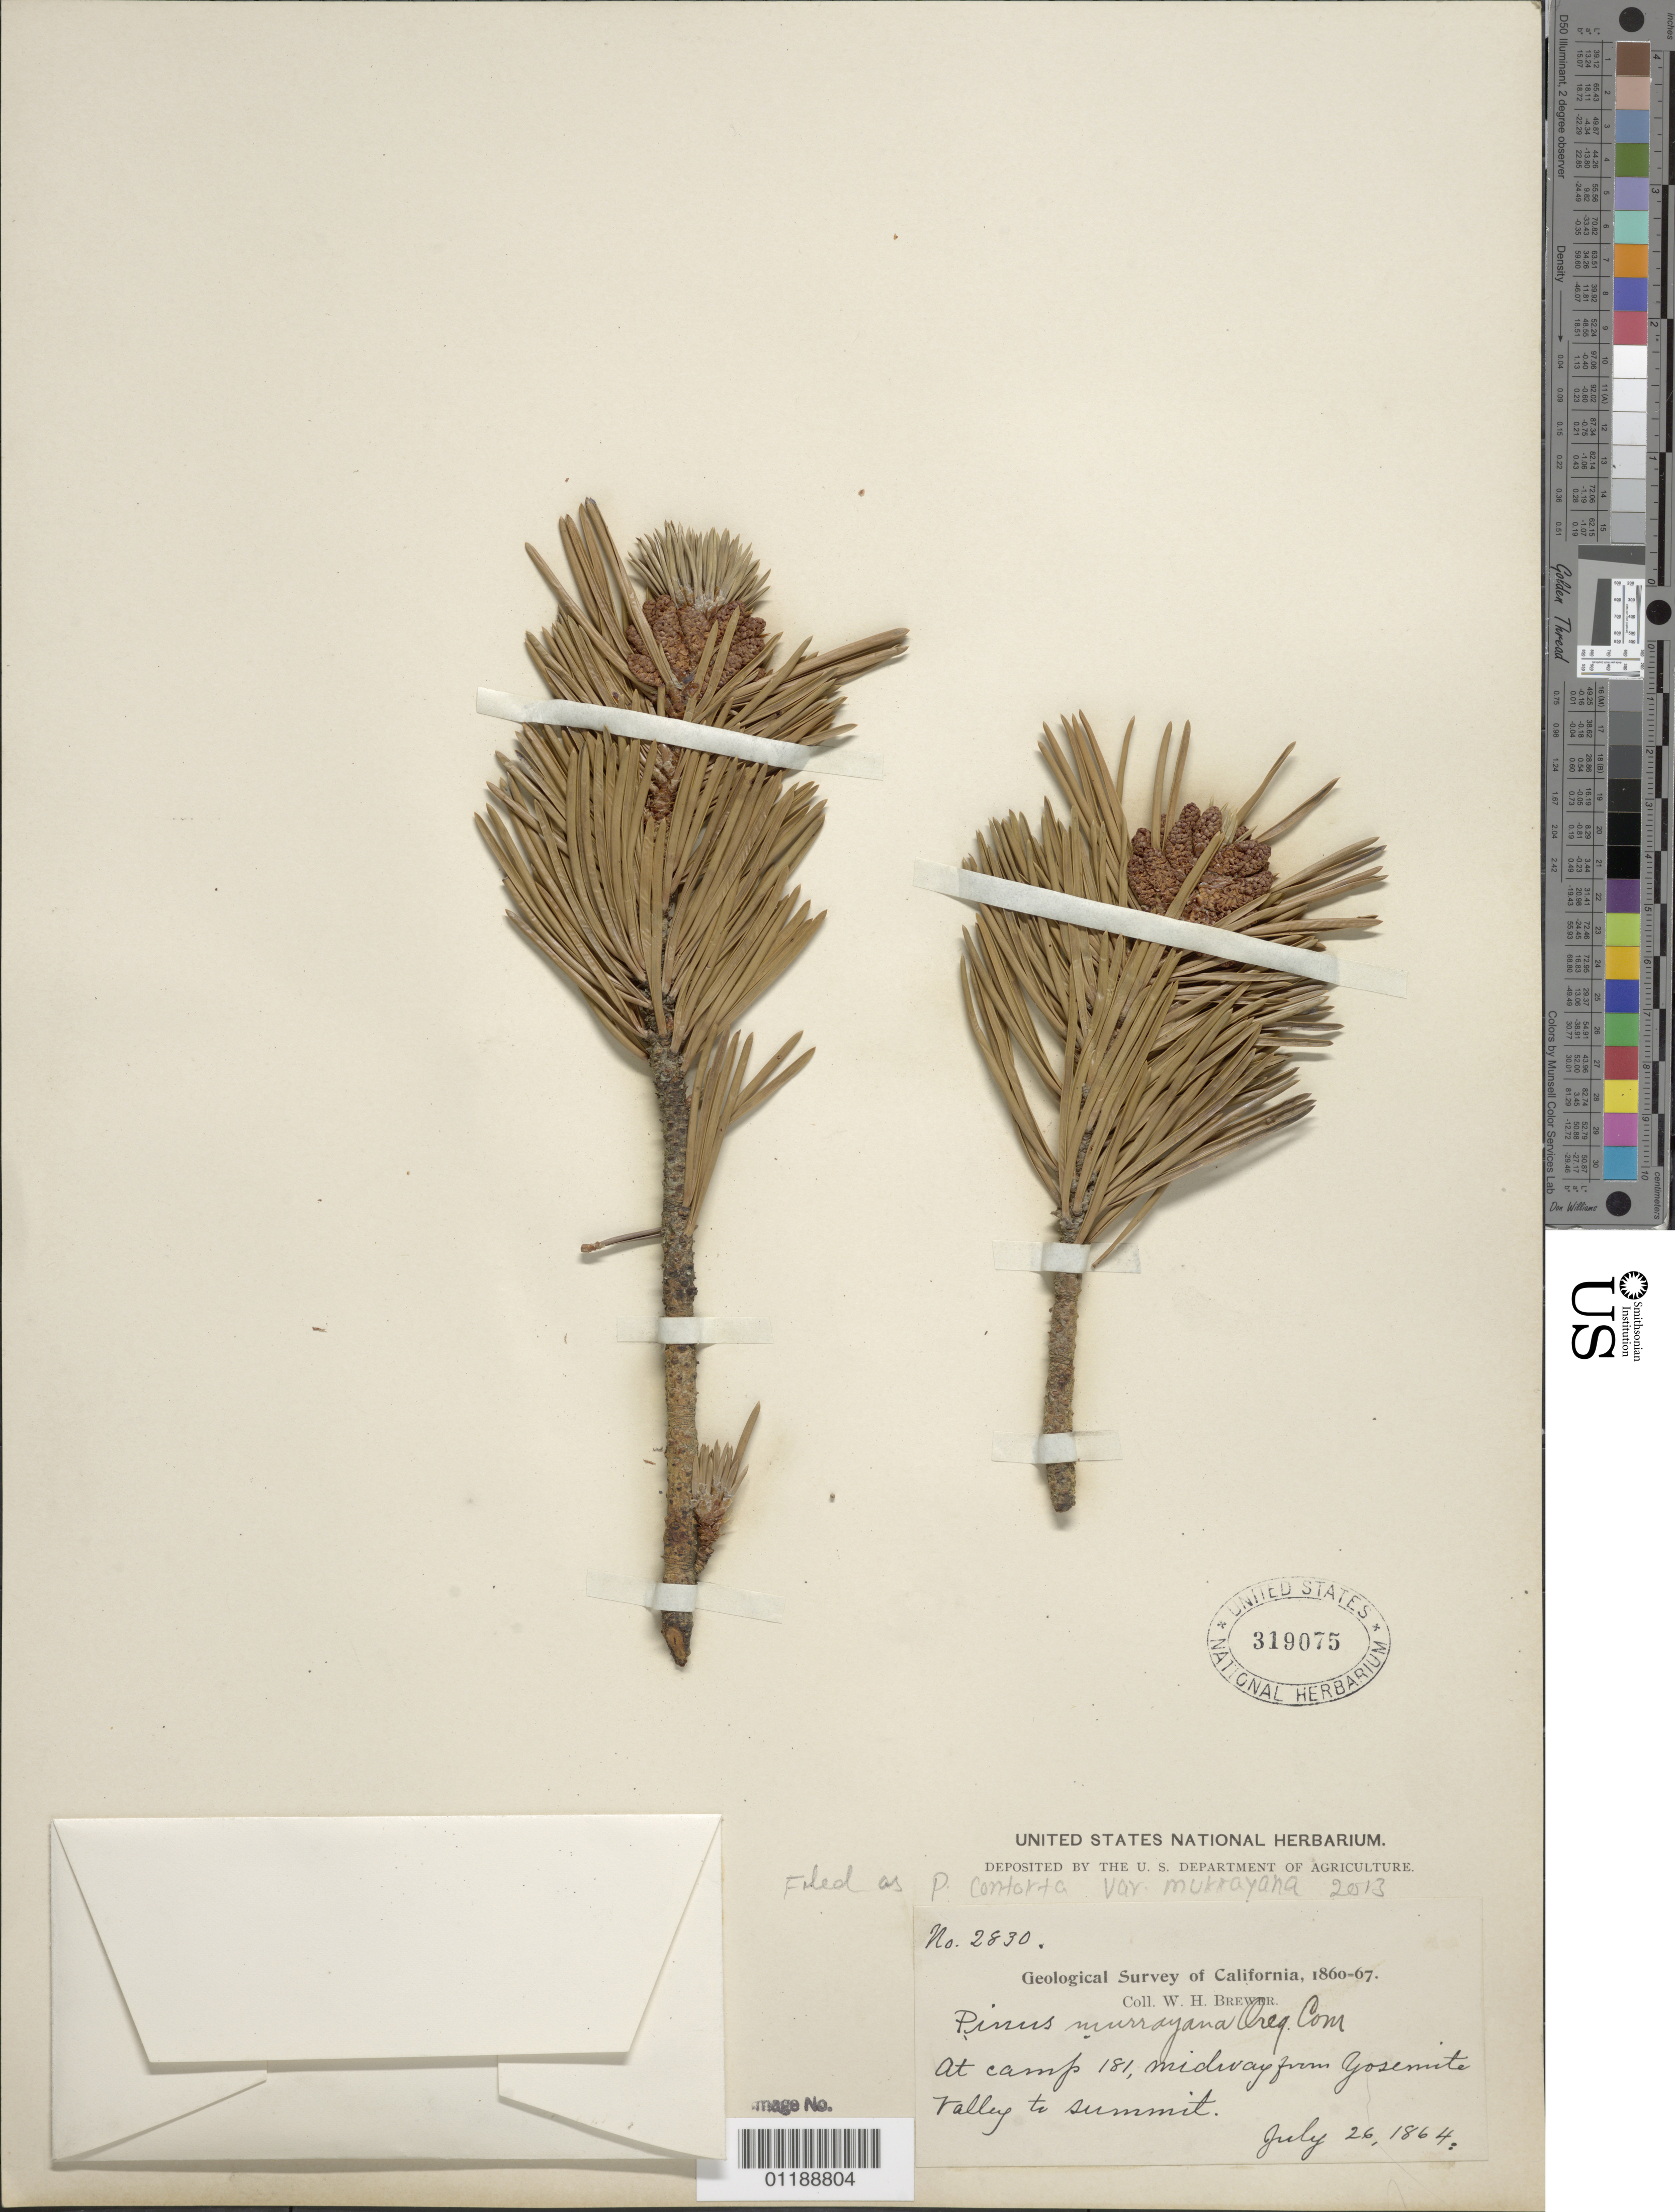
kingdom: Plantae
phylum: Tracheophyta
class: Pinopsida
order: Pinales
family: Pinaceae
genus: Pinus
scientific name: Pinus contorta var. murrayana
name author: (Balf.) S. Watson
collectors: W. H. Brewer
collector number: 2830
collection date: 1864-07-26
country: United States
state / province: California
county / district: Mariposa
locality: At Camp 181, midway from Yosemite Valley to summit.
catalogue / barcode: US 319075